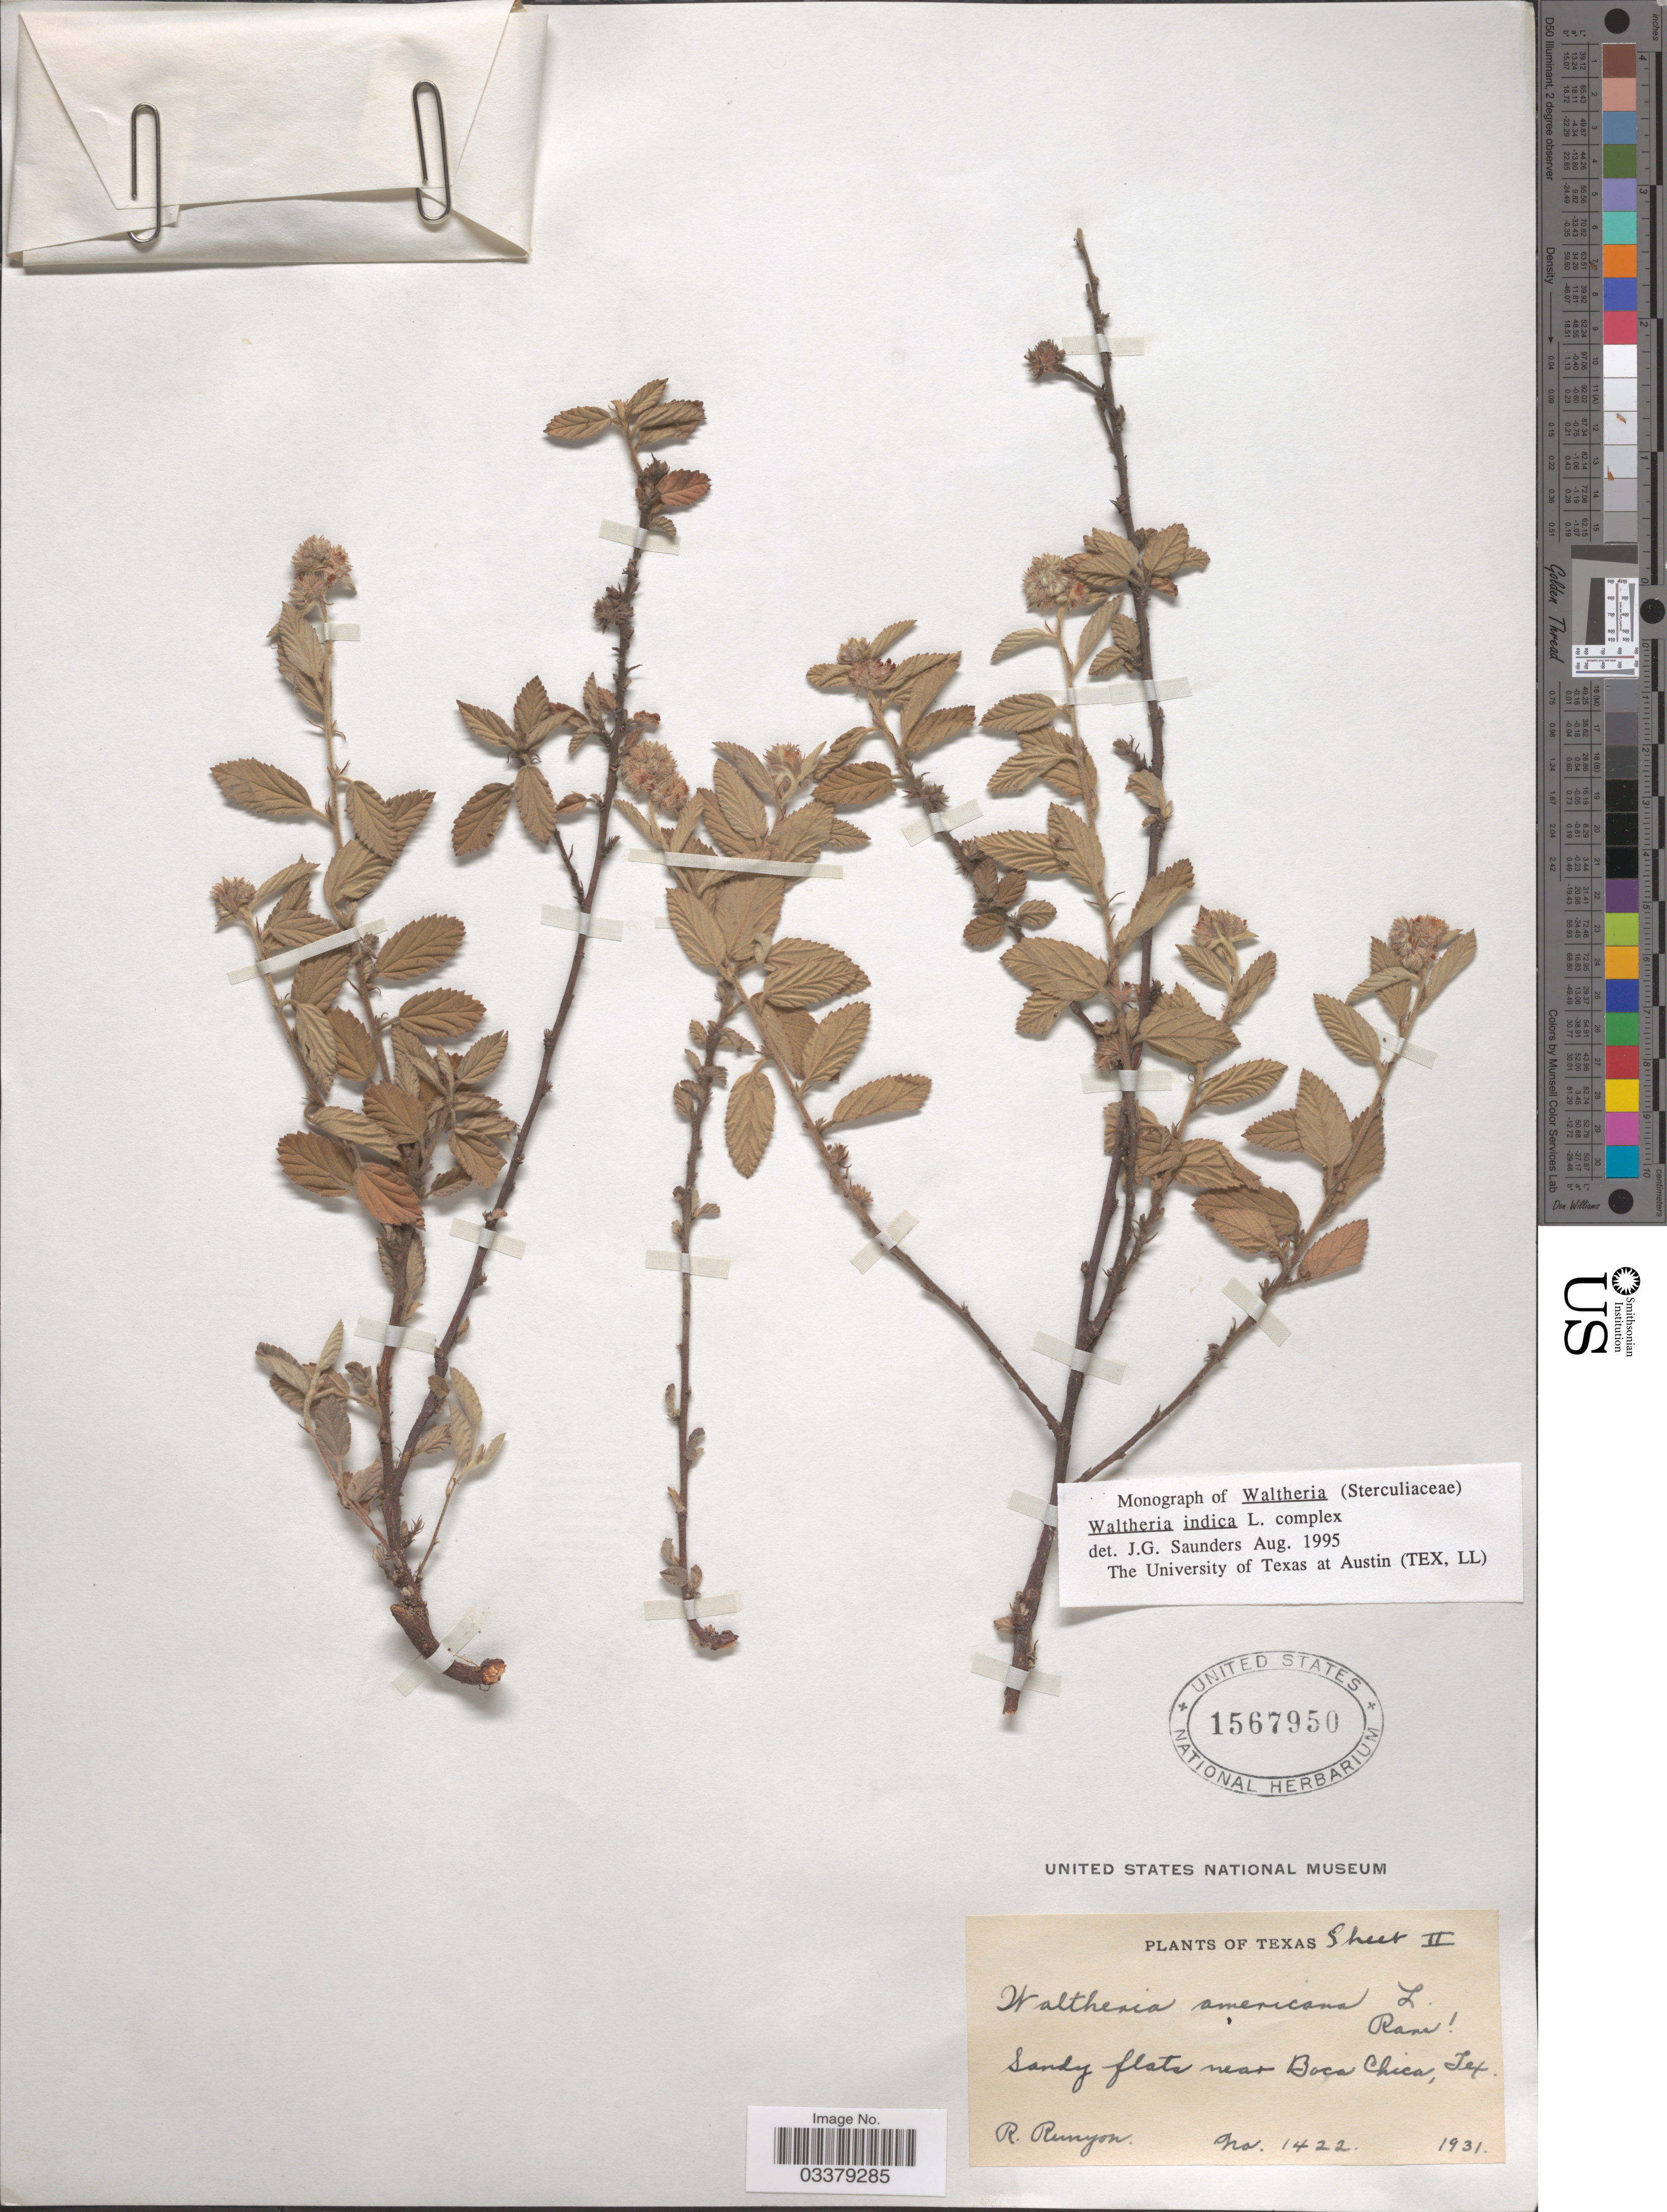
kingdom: Plantae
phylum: Tracheophyta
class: Magnoliopsida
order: Malvales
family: Malvaceae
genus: Waltheria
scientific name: Waltheria indica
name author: L.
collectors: R. Runyon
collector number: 1422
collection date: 1931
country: United States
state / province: Texas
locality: Sandy flats near Boca Chica, Tex.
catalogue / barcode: US 1567950